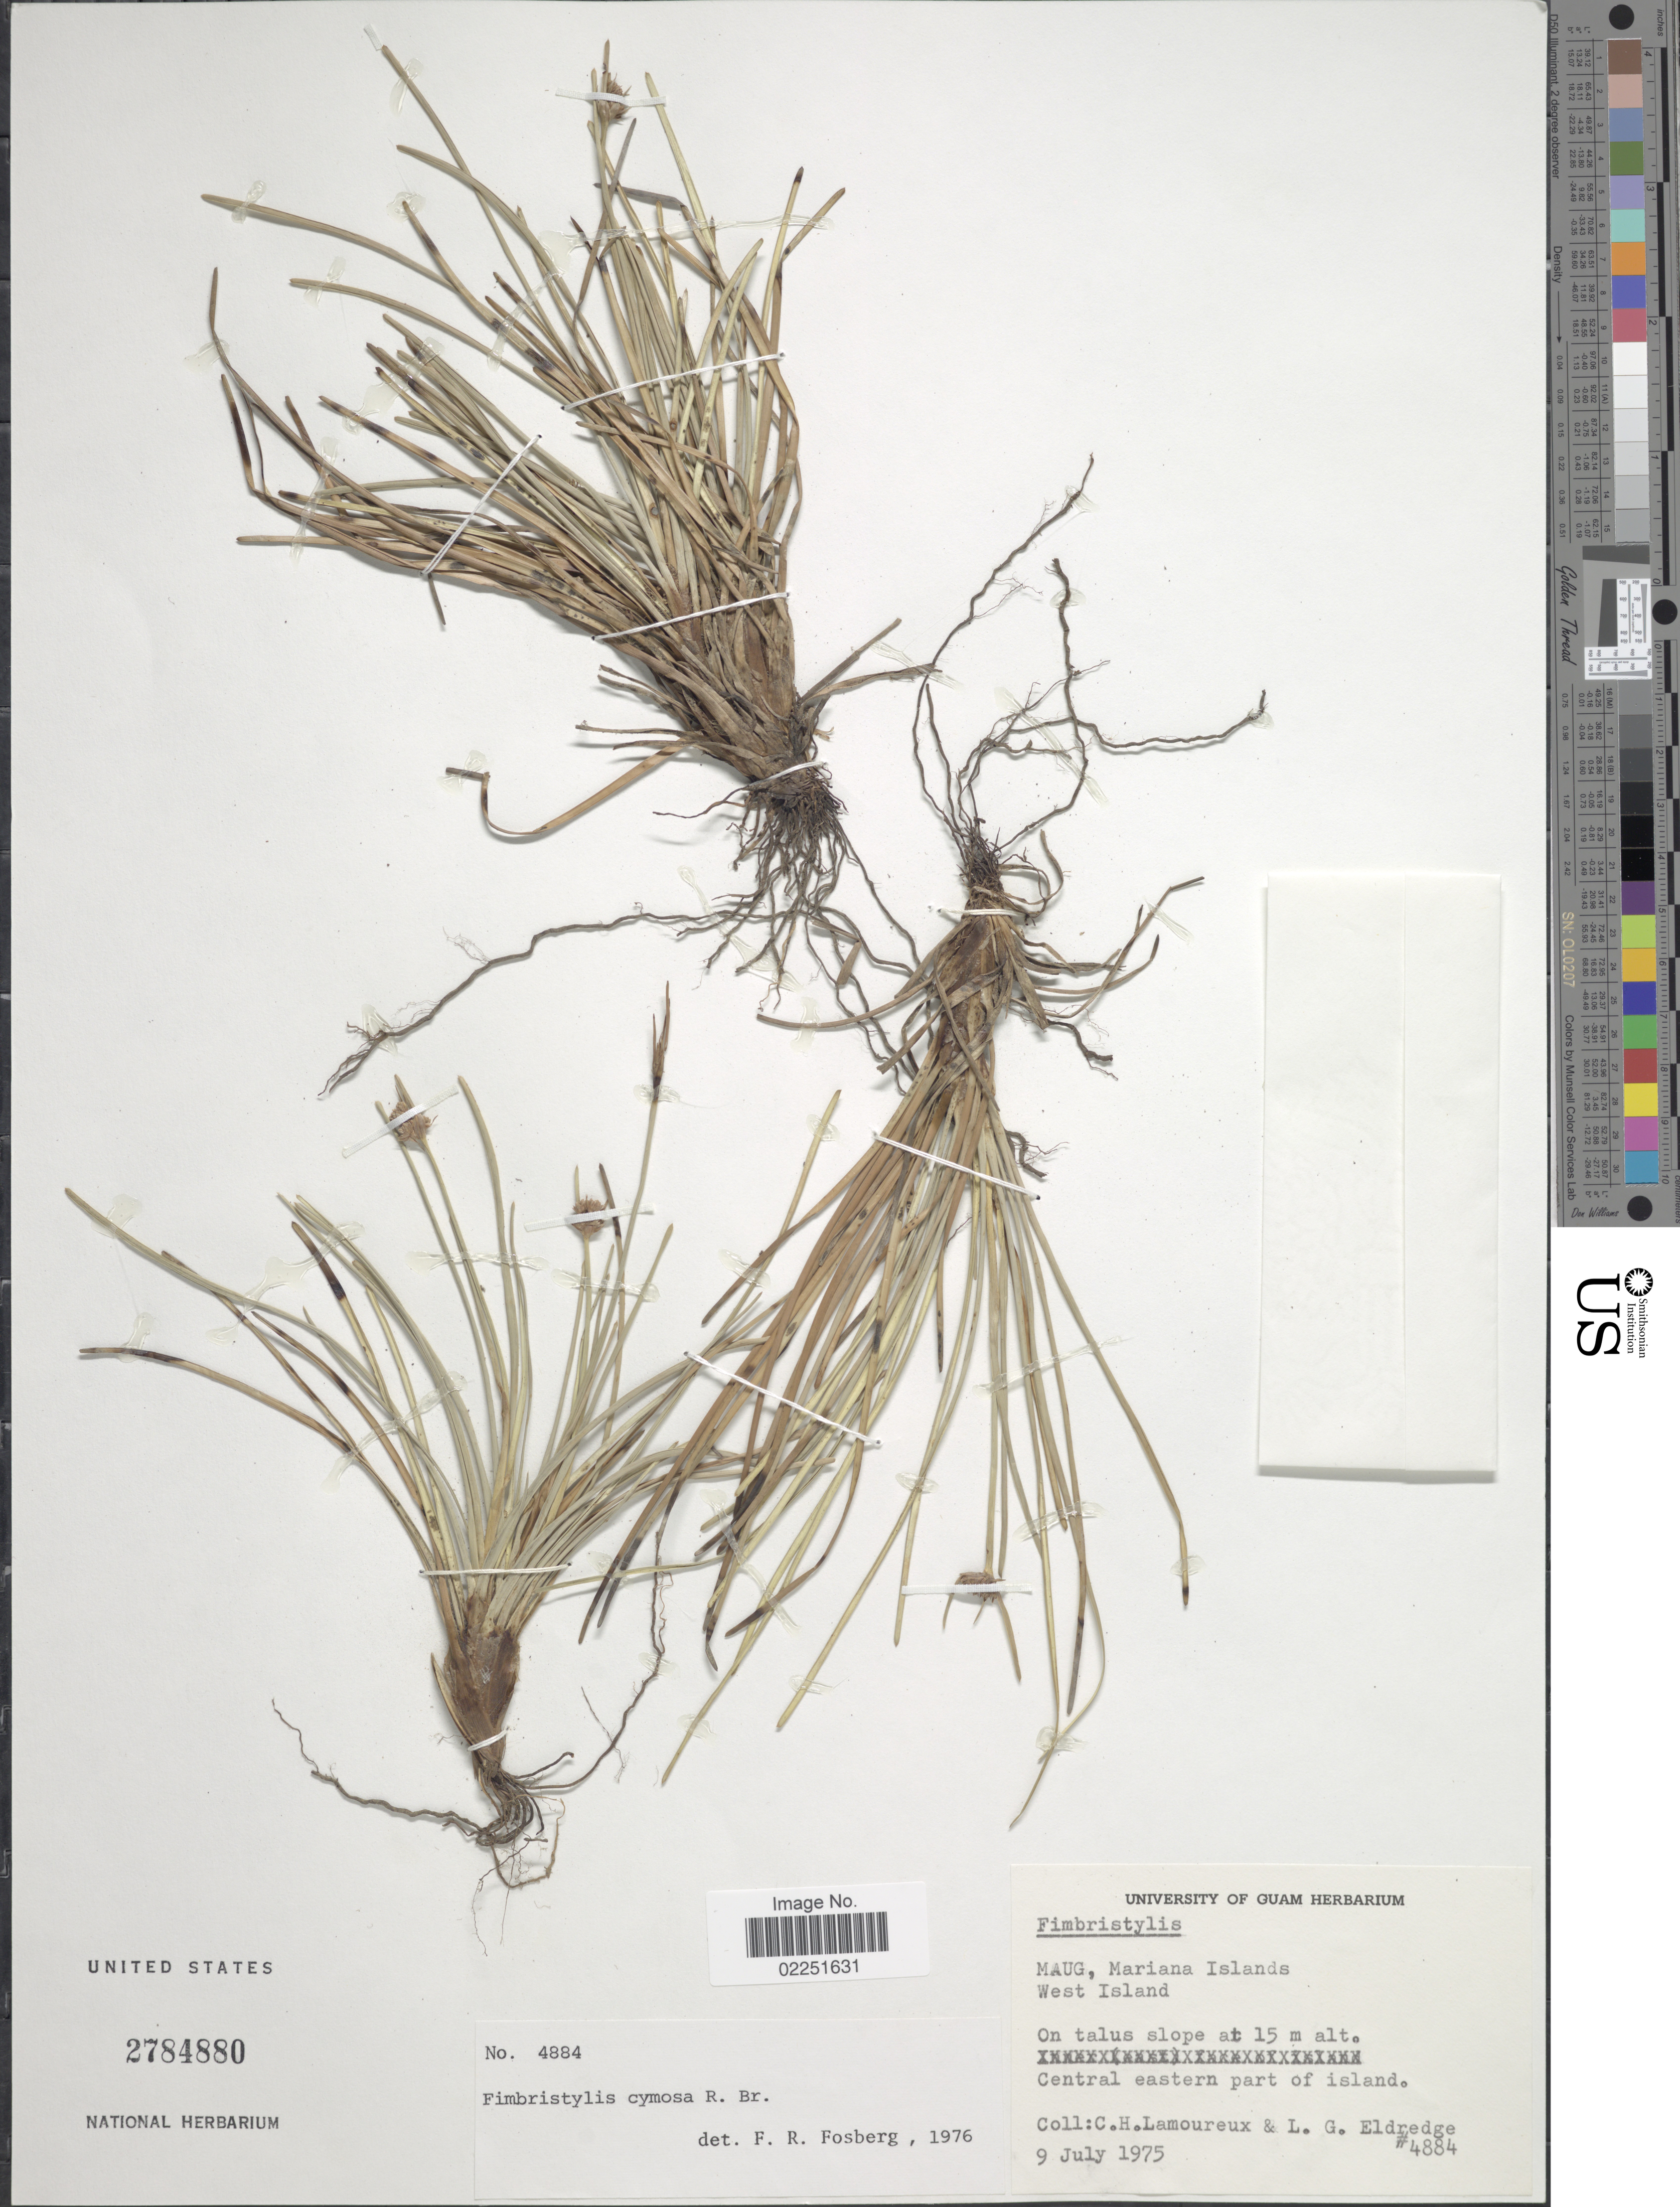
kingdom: Plantae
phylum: Tracheophyta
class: Liliopsida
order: Poales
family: Cyperaceae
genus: Fimbristylis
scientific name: Fimbristylis cymosa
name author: R. Br.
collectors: C. H. Lamoureux & L. Eldredge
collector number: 4884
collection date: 1975-07-09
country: Northern Mariana Islands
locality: Maug, Mariana Islands. West Island. Central Eastern part of island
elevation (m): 15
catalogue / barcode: US 2784880